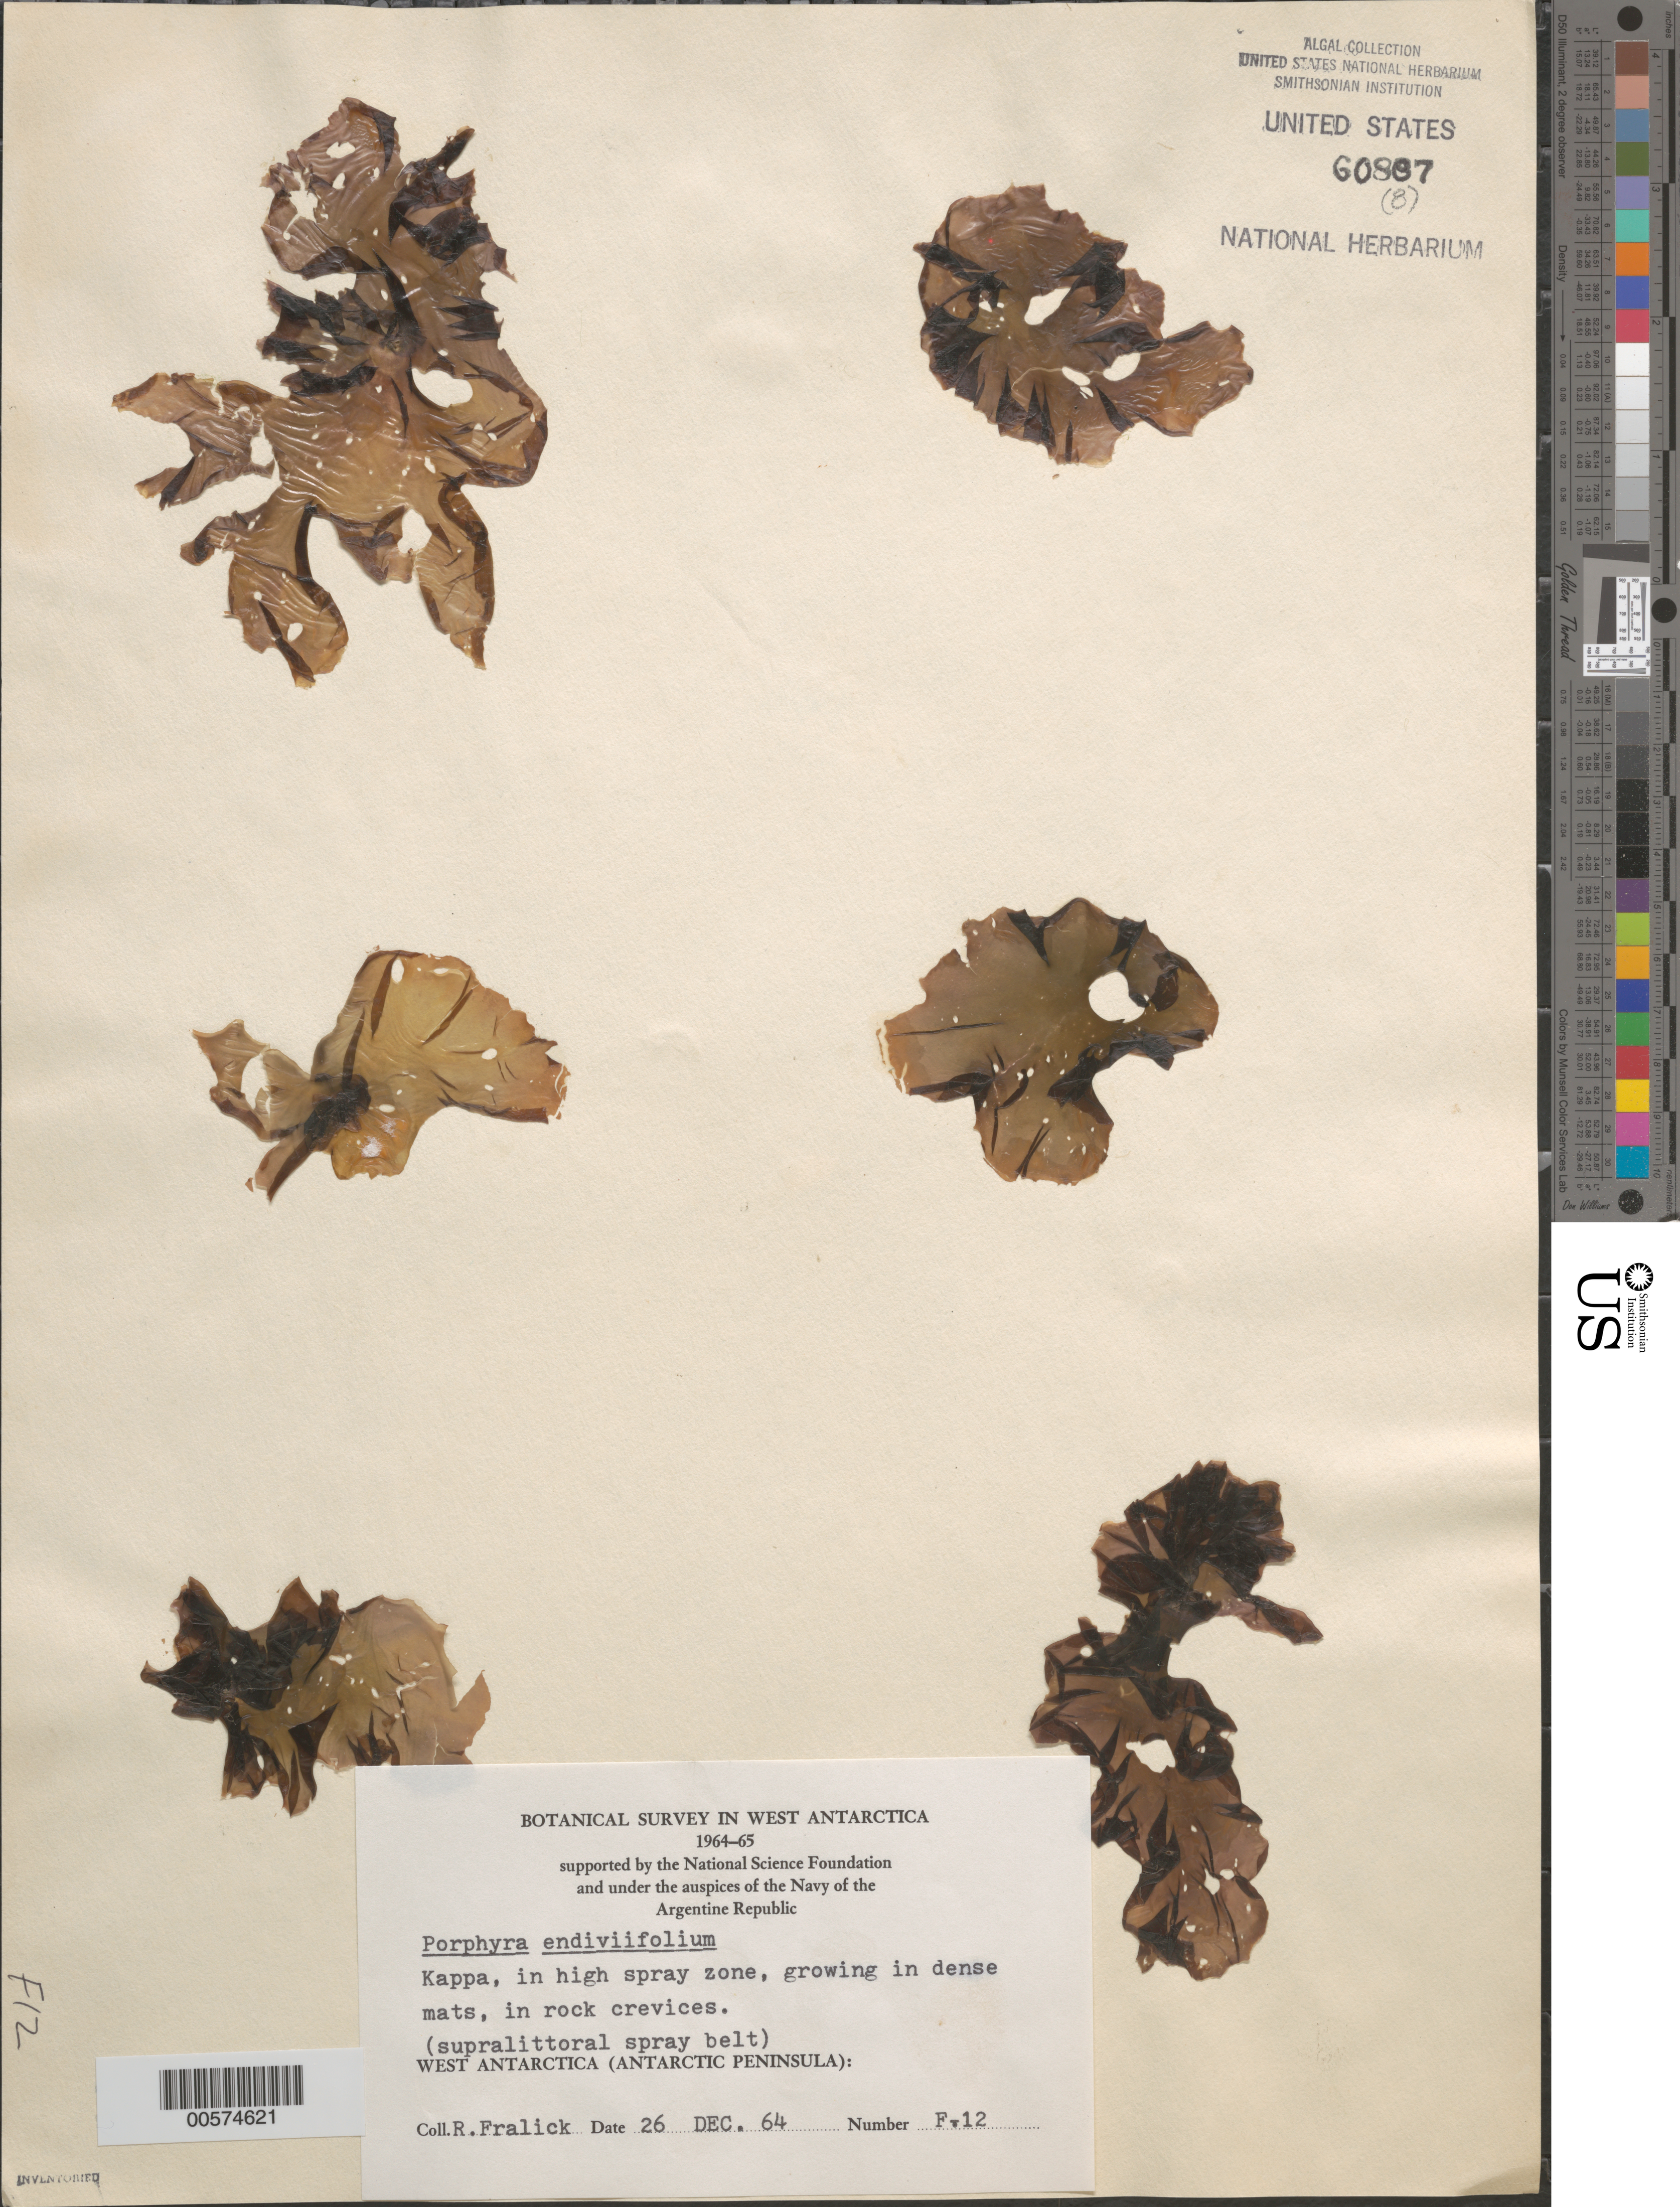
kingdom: Plantae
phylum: Rhodophyta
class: Bangiophyceae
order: Bangiales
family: Bangiaceae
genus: Pyropia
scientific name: Pyropia endiviifolia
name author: (A. Gepp & E. Gepp) H. G. Choi & M.S. Hwang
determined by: Algae name updating Project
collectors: R. Fralick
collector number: F-12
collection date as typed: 26 Dec 1964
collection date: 1964-12-26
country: Antarctica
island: Kappa Island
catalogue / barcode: US 60887